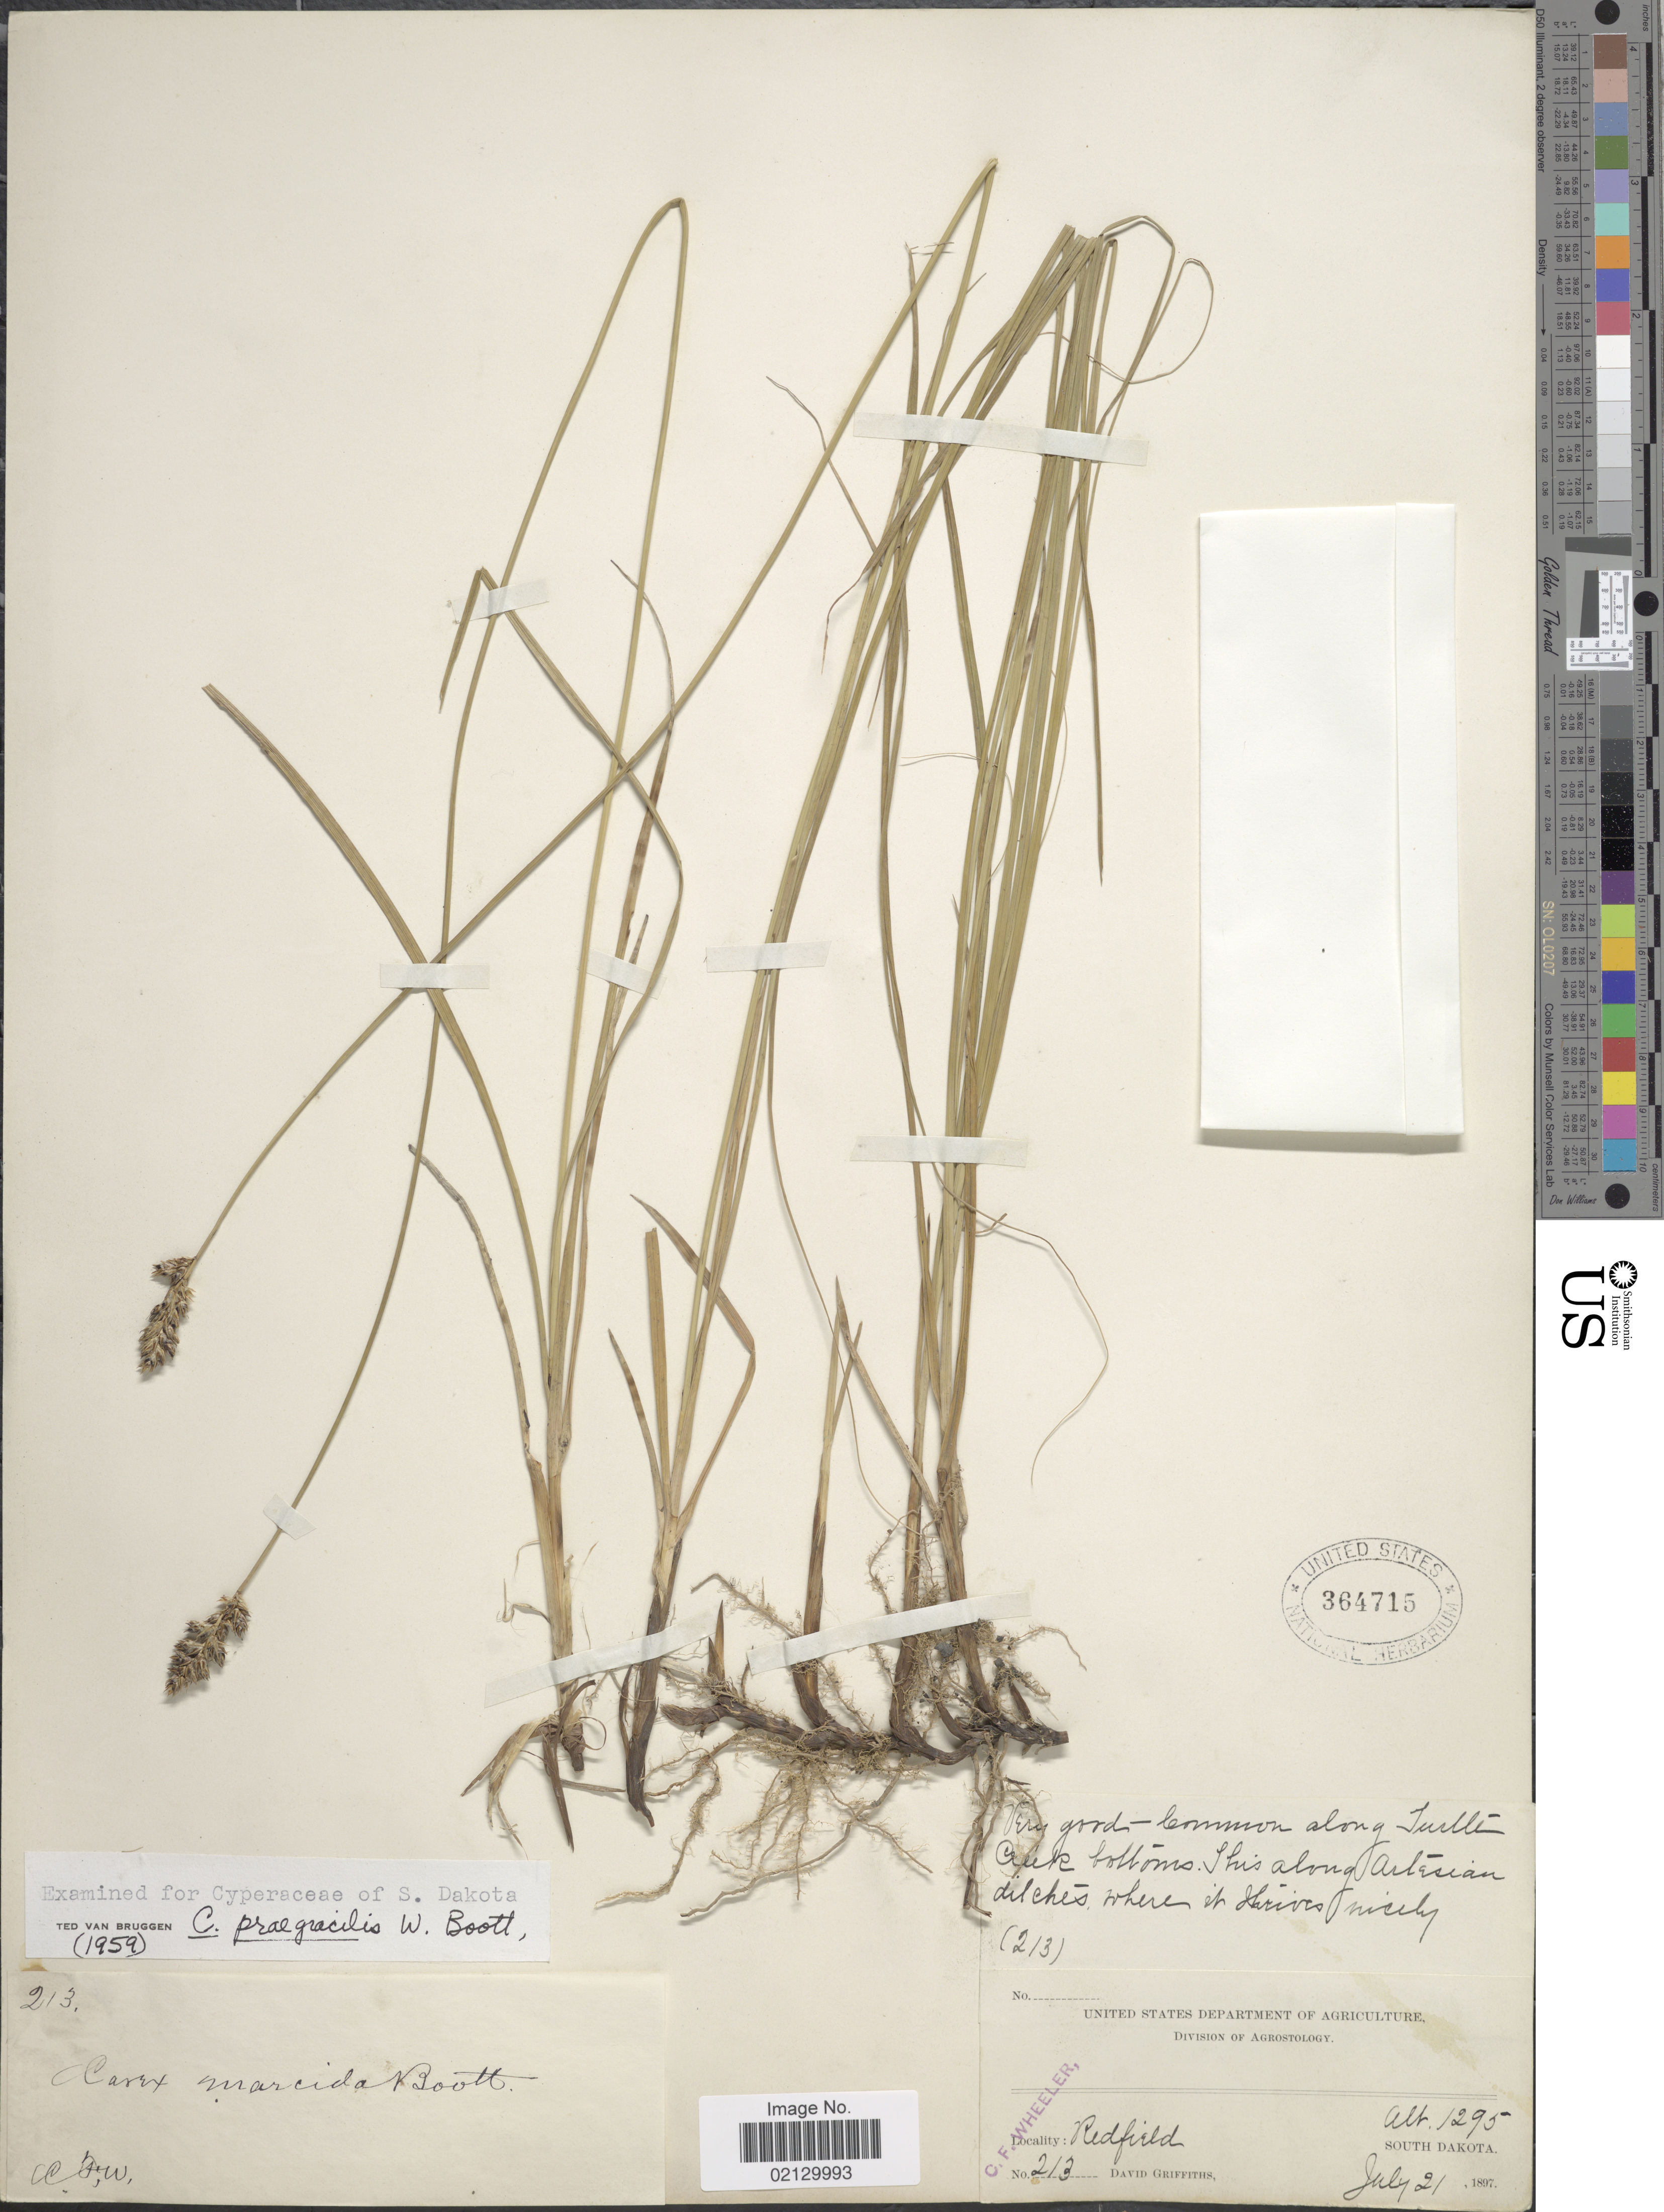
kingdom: Plantae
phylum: Tracheophyta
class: Liliopsida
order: Poales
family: Cyperaceae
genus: Carex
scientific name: Carex praegracilis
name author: W. Boott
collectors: D. Griffiths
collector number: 213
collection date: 1897-07-21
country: United States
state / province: South Dakota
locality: Redfield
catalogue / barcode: US 364715